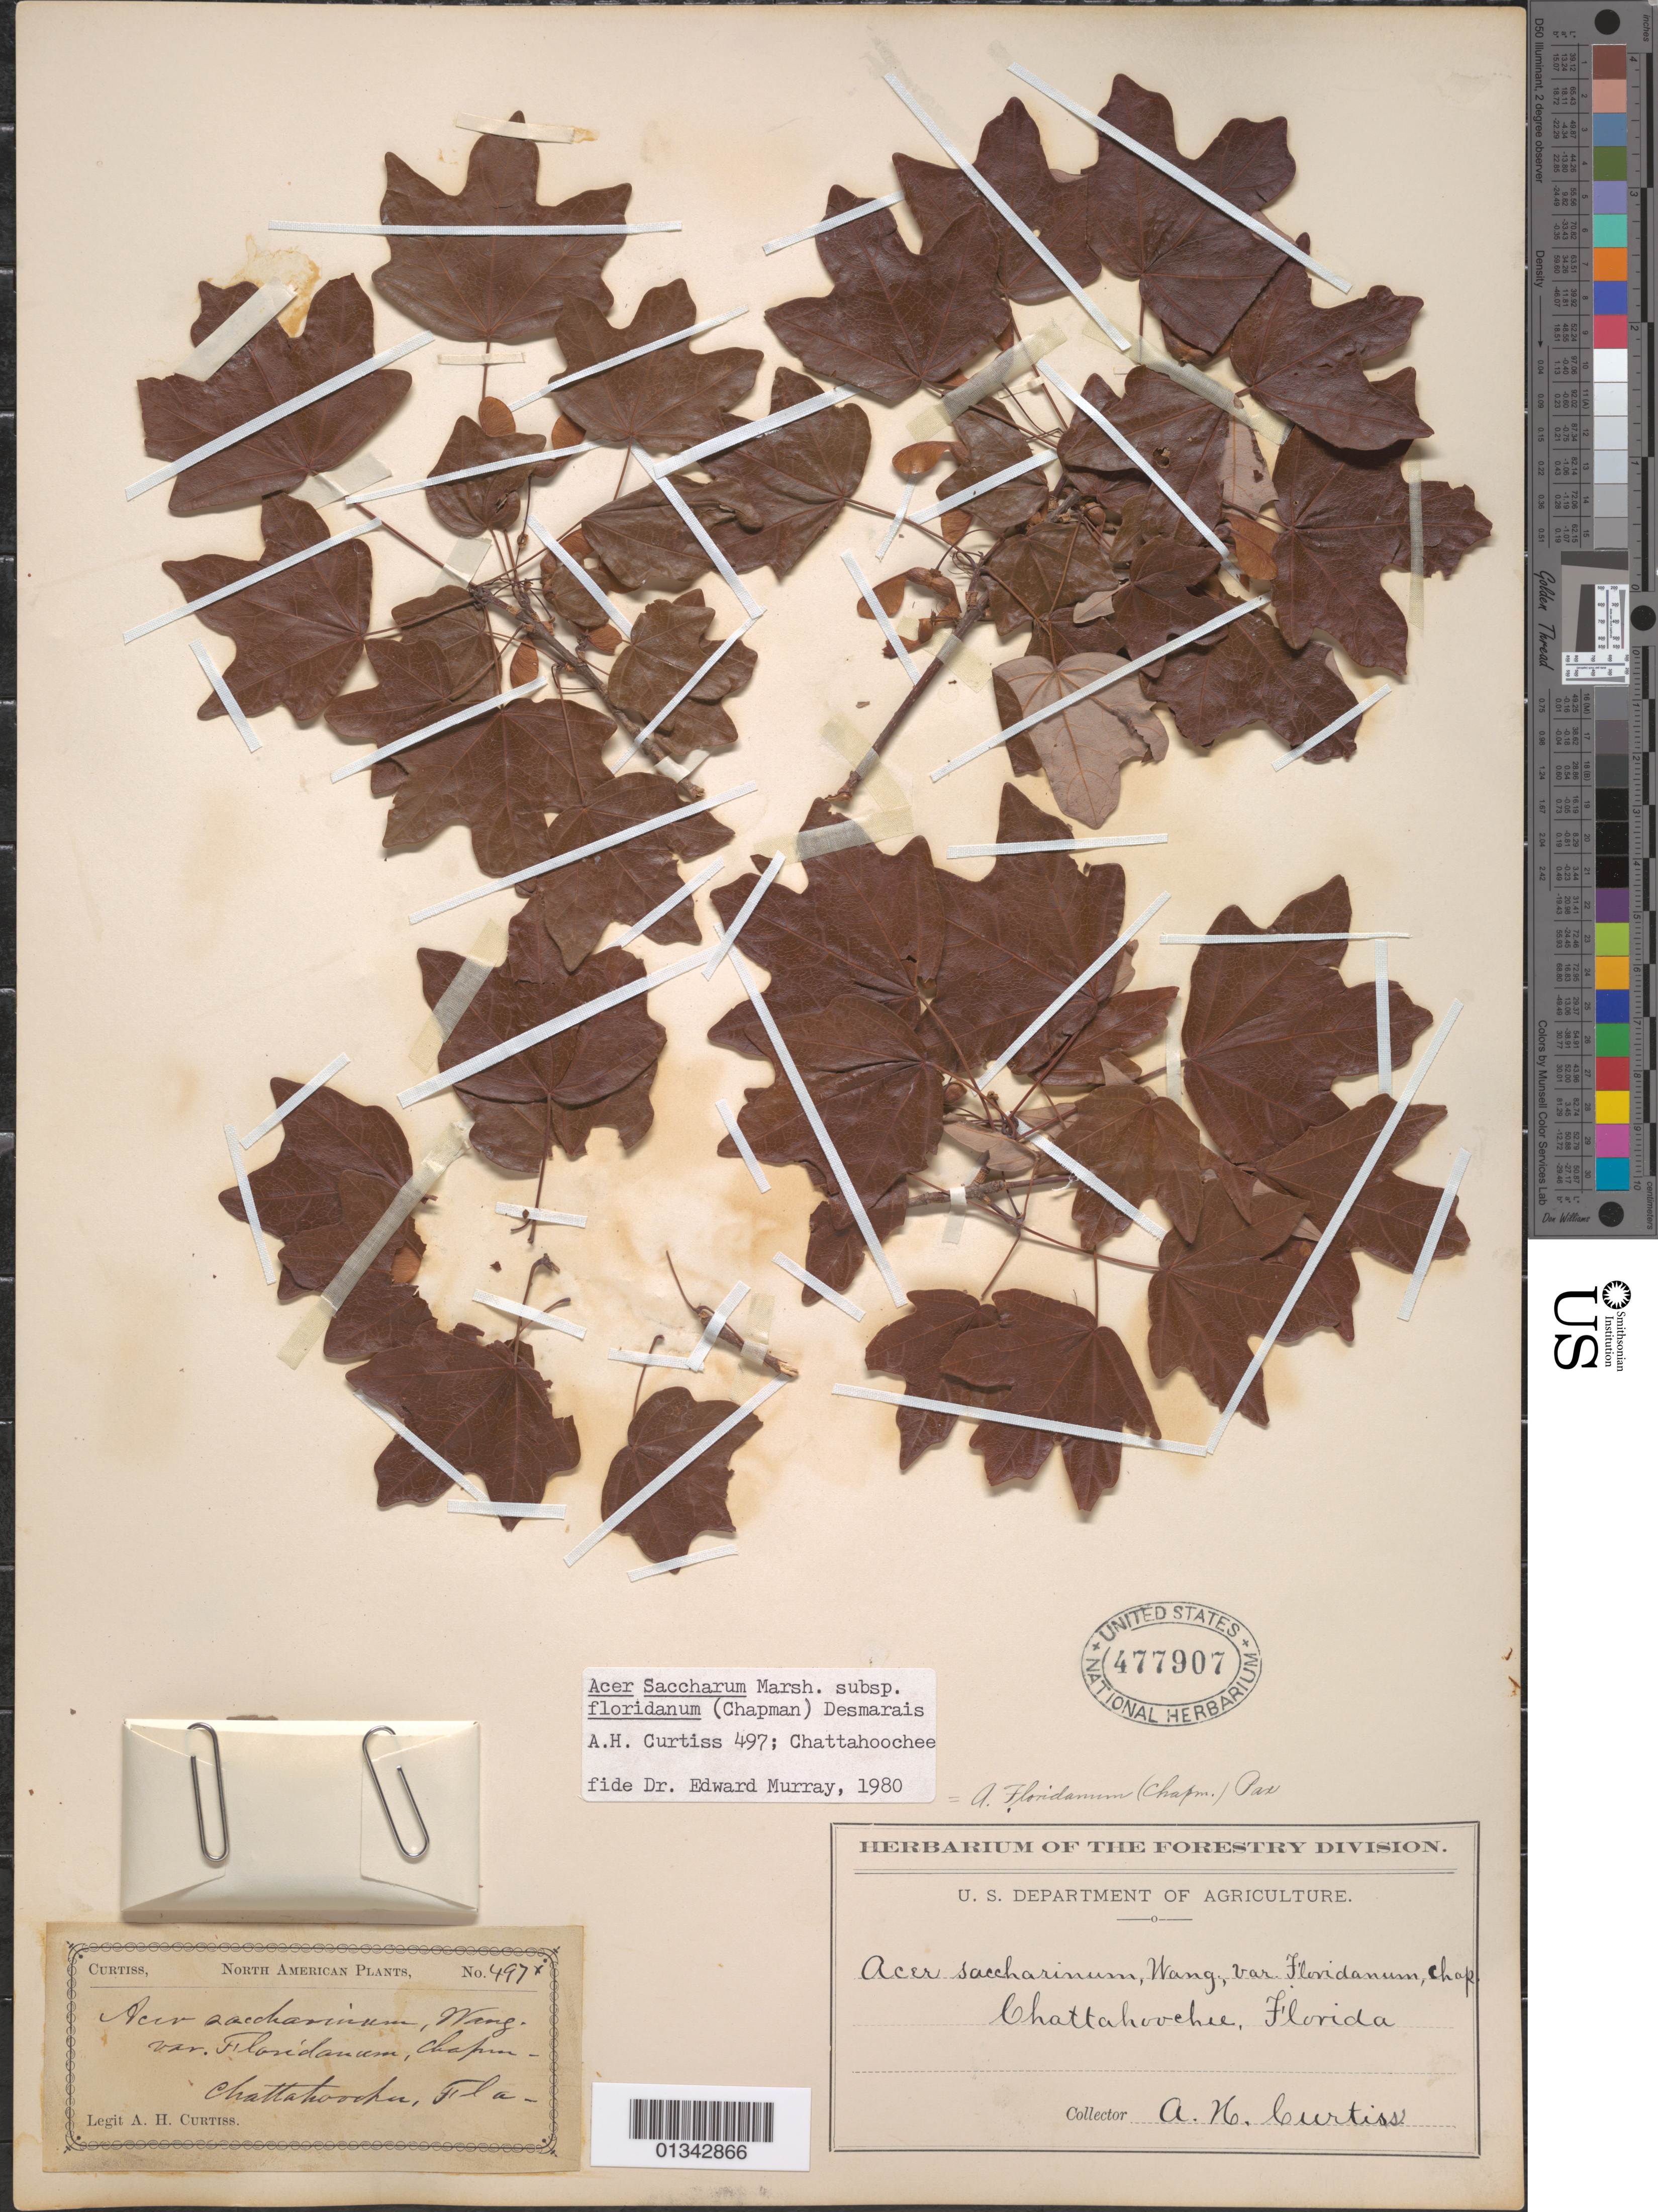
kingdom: Plantae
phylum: Tracheophyta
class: Magnoliopsida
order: Sapindales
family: Sapindaceae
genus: Acer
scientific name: Acer saccharum subsp. floridanum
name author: (Chapm.) Desmarais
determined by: Murray, Edward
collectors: A. H. Curtiss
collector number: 497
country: United States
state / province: Florida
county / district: Gadsden County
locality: Chattahoochee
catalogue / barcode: US 477907